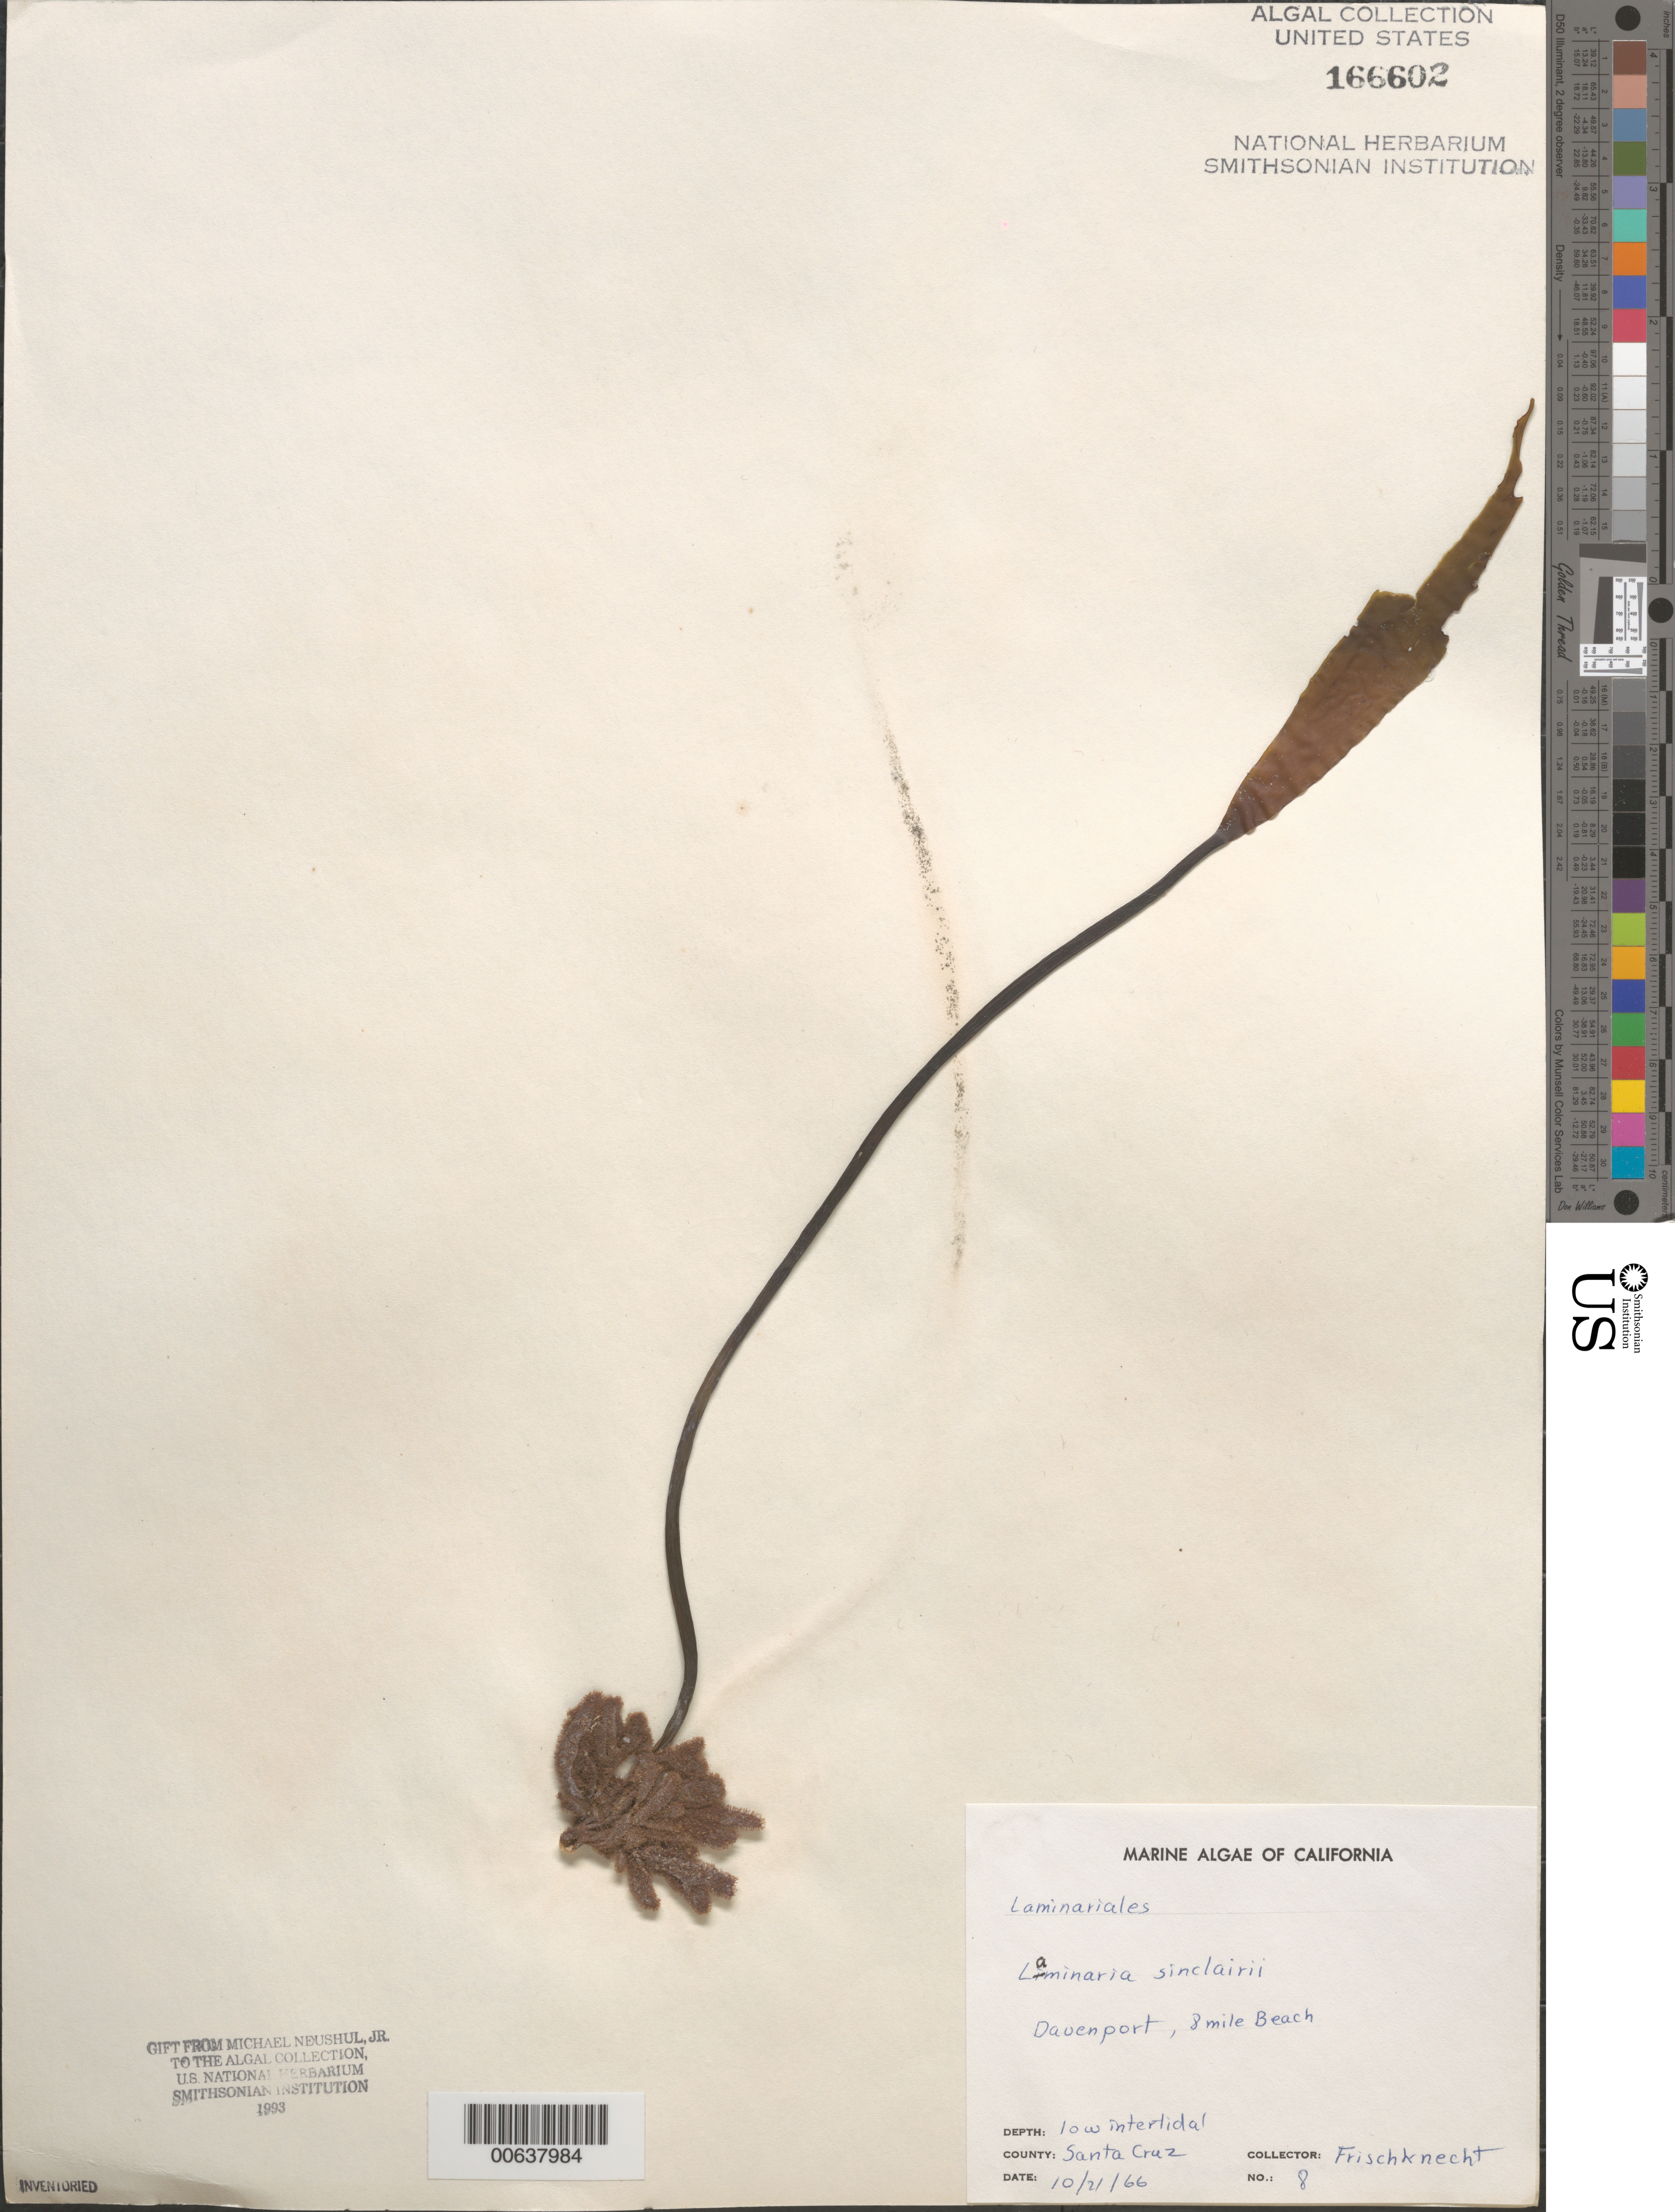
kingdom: Chromista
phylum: Ochrophyta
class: Phaeophyceae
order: Laminariales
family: Laminariaceae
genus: Laminaria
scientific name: Laminaria sinclairii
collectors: -. Frischknecht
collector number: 8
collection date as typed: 21 Oct 1966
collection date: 1966-10-21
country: United States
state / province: California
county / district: Santa Cruz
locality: Davenport, 8 Mile Beach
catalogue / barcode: US 166602